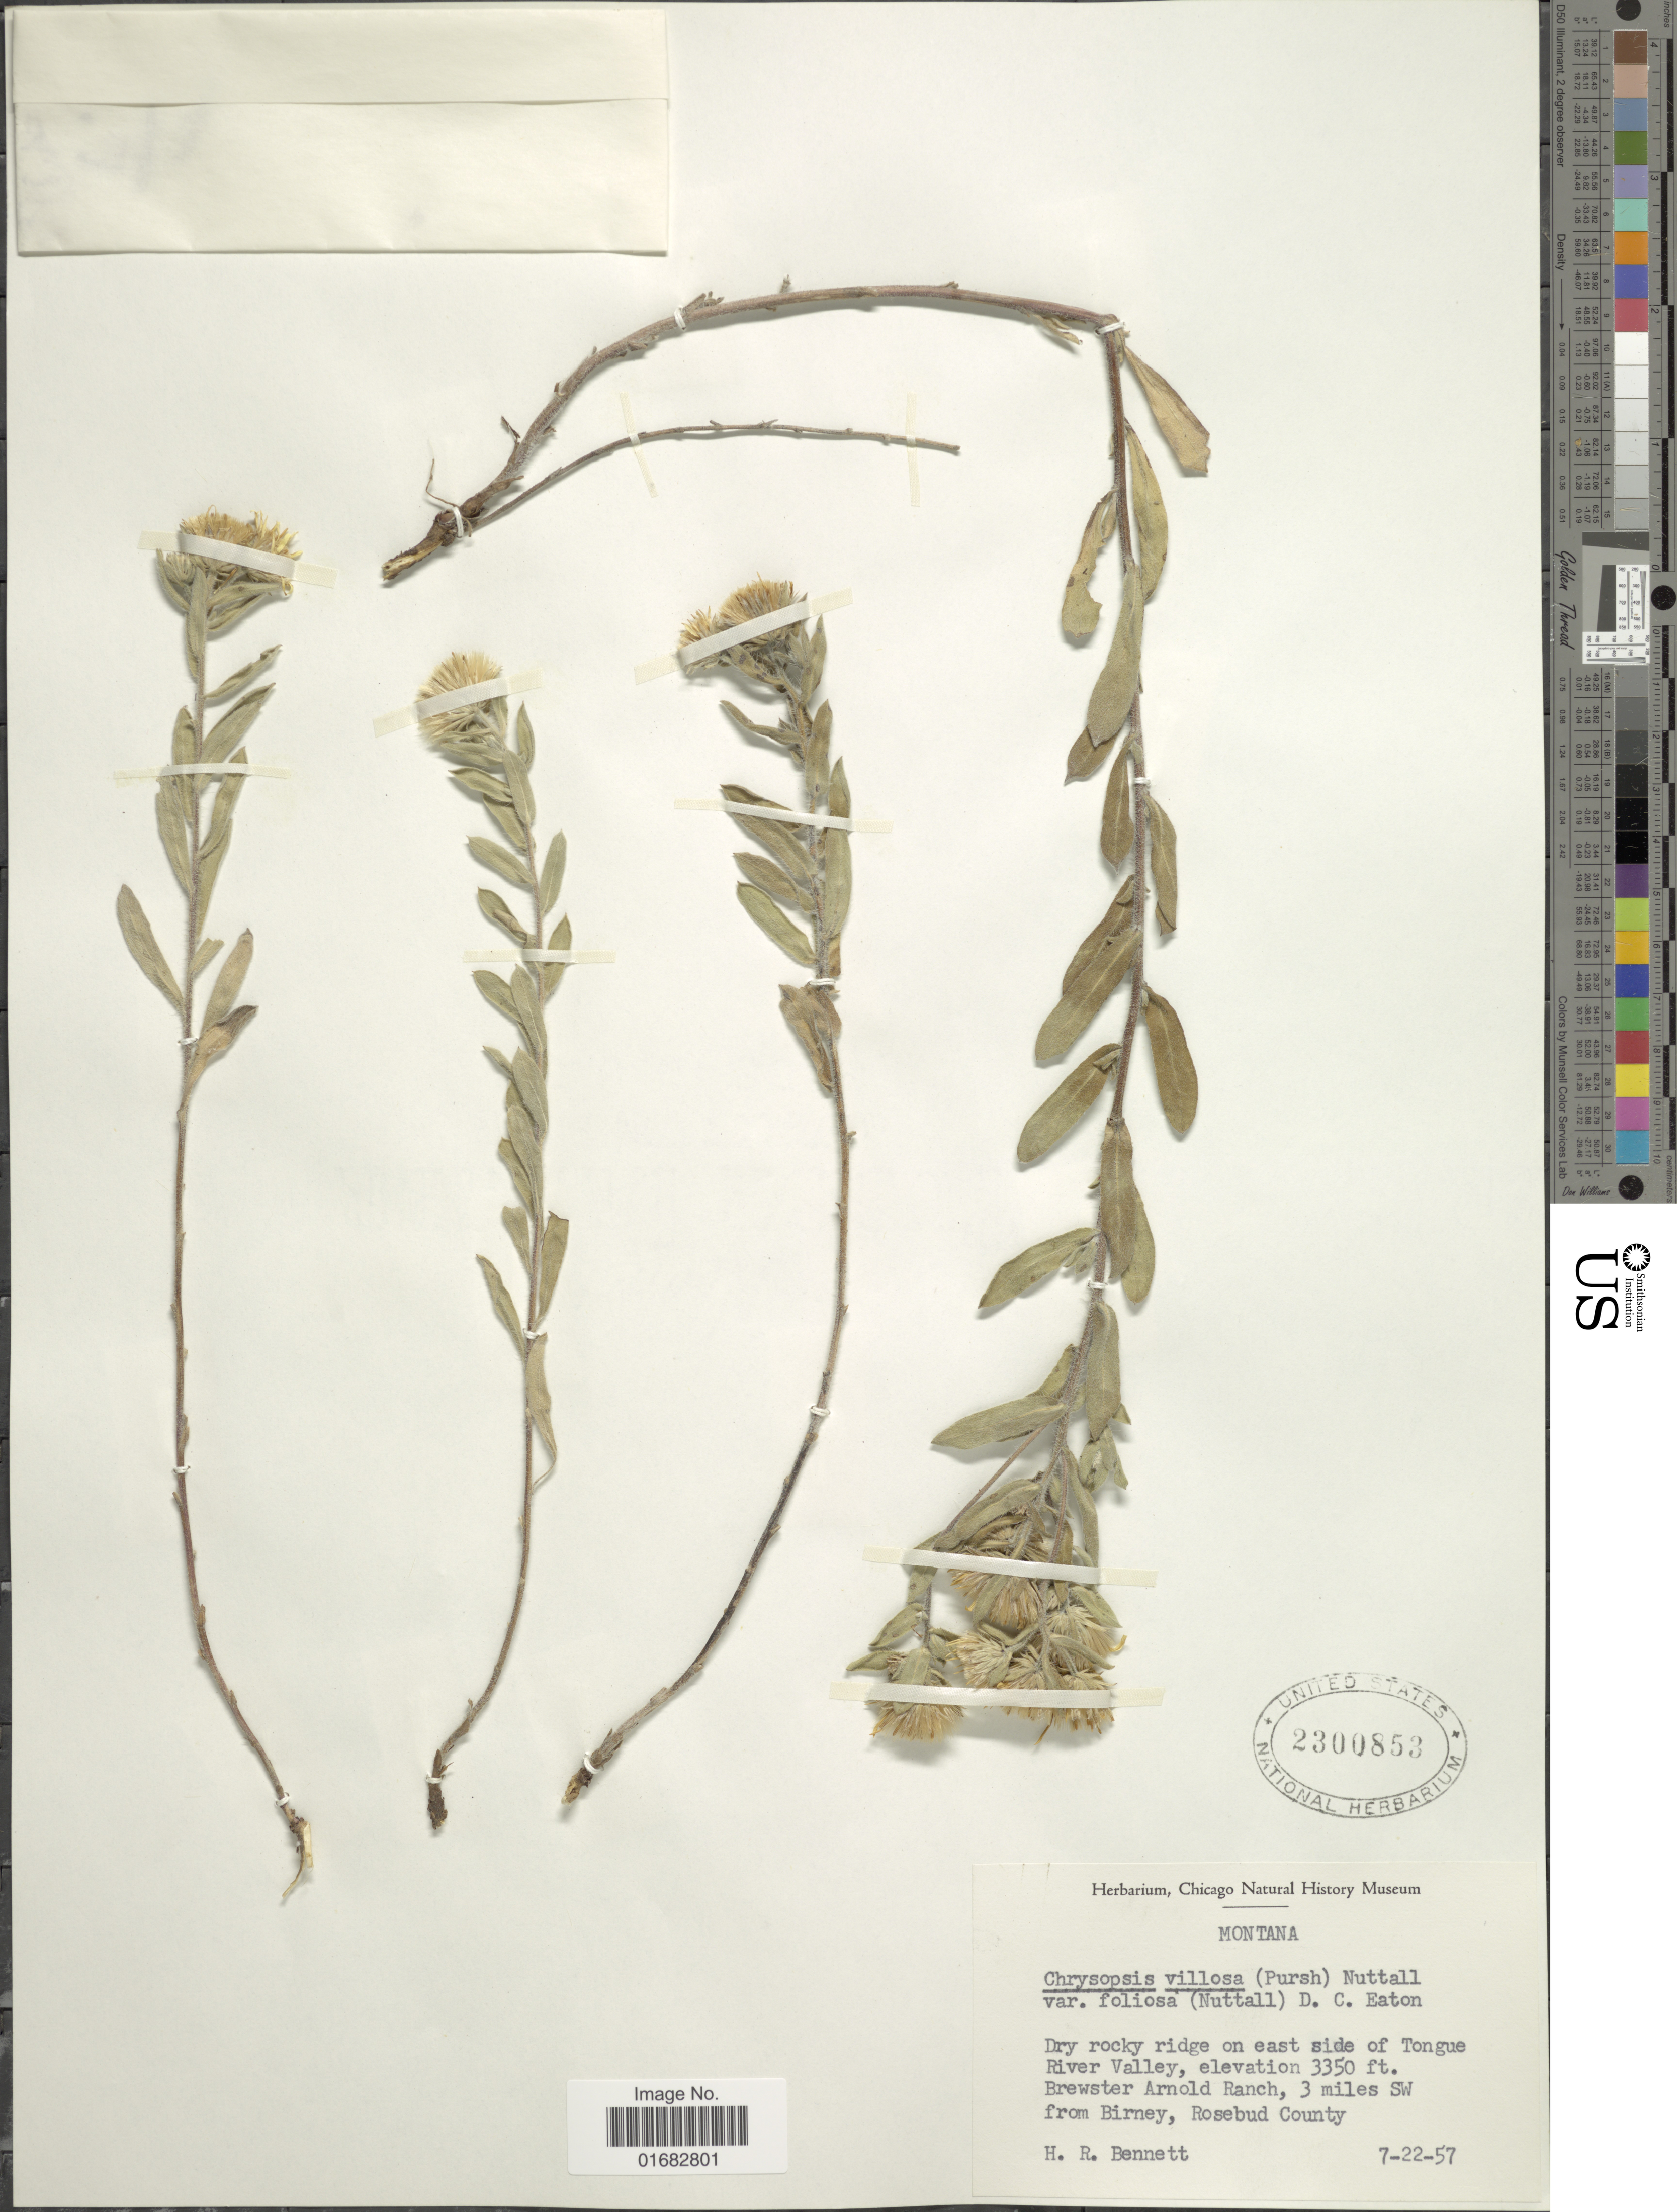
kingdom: Plantae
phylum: Tracheophyta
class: Magnoliopsida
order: Asterales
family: Asteraceae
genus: Heterotheca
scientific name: Heterotheca villosa var. foliosa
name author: (Nutt.) V.L. Harms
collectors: H. R. Bennett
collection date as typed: Transcribed d/m/y: 22/7/57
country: United States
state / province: Montana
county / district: Rosebud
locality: East side of Tongue River Valley. Brewster Arnold Ranch, 3 miles SW from Birney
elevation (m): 1021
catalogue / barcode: US 2300853